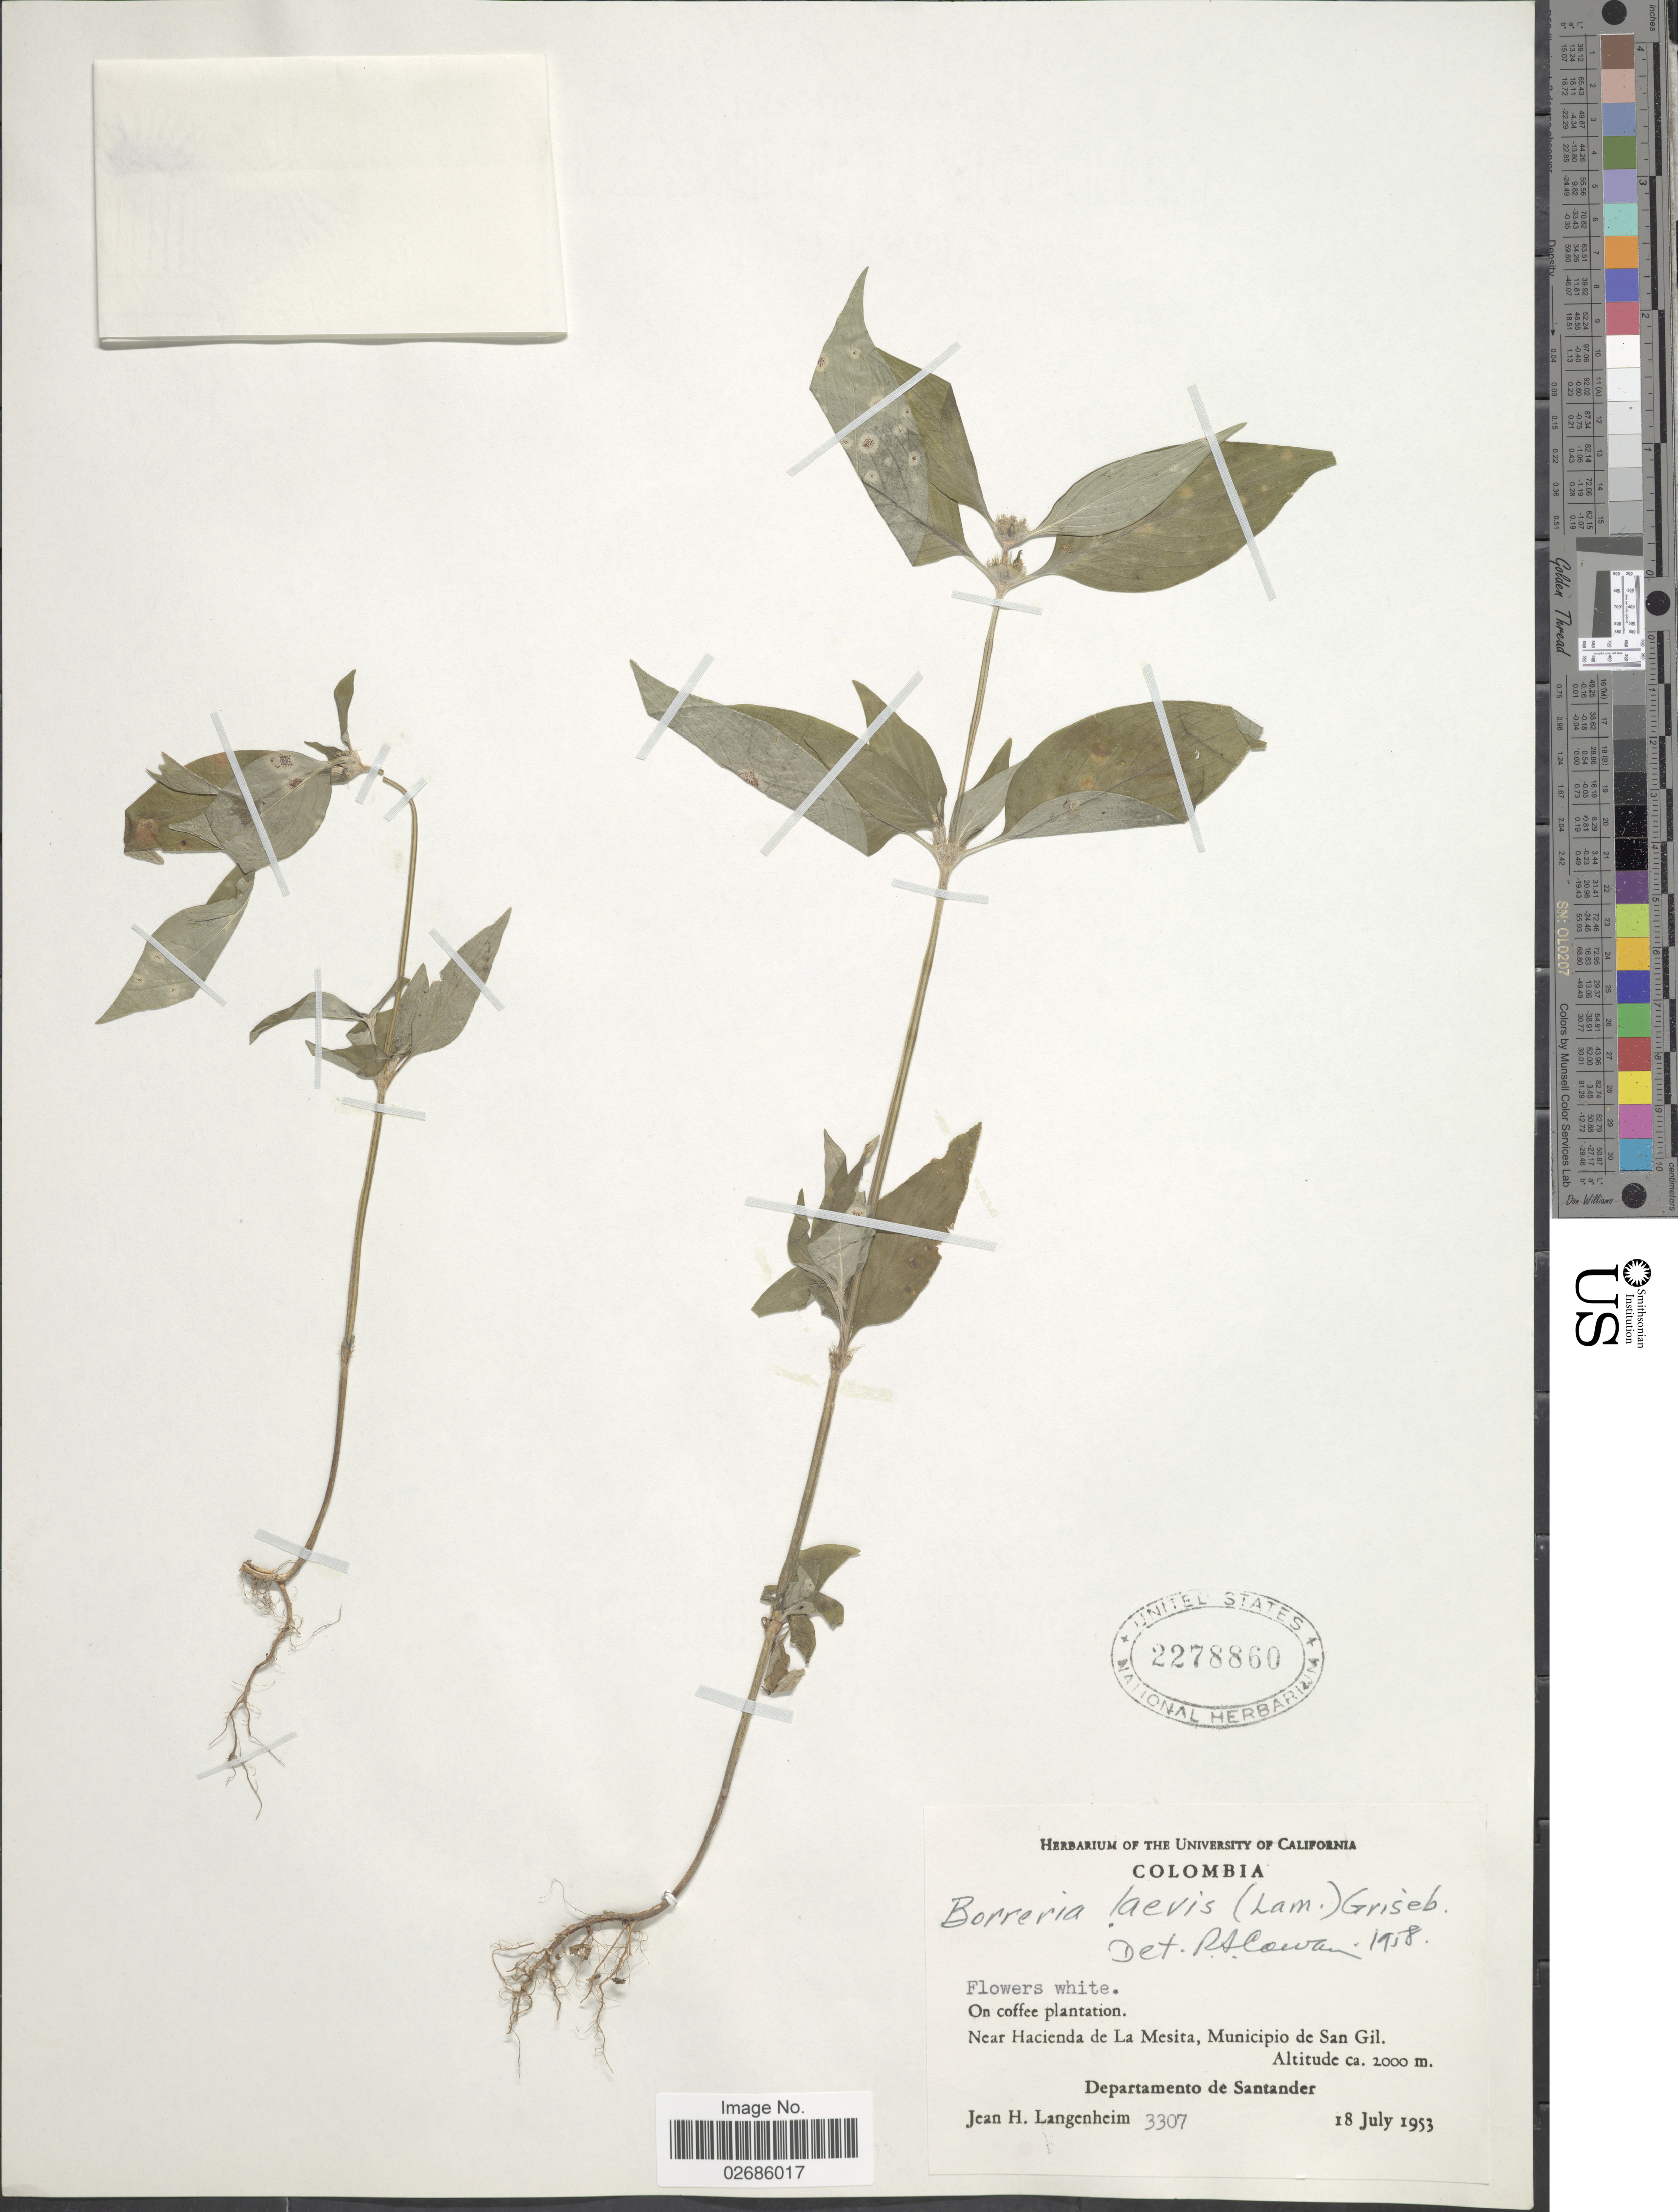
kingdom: Plantae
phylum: Tracheophyta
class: Magnoliopsida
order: Gentianales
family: Rubiaceae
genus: Borreria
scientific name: Borreria assurgens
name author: (Ruiz & Pav.) Griseb.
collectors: J. H. Langenheim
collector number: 3307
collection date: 1953-07-18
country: Colombia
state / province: Santander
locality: On coffee plantation, Near Hacienda de La Mesita, Municipio de San Gil, Departamento de Santander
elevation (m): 2000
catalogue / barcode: US 2278860